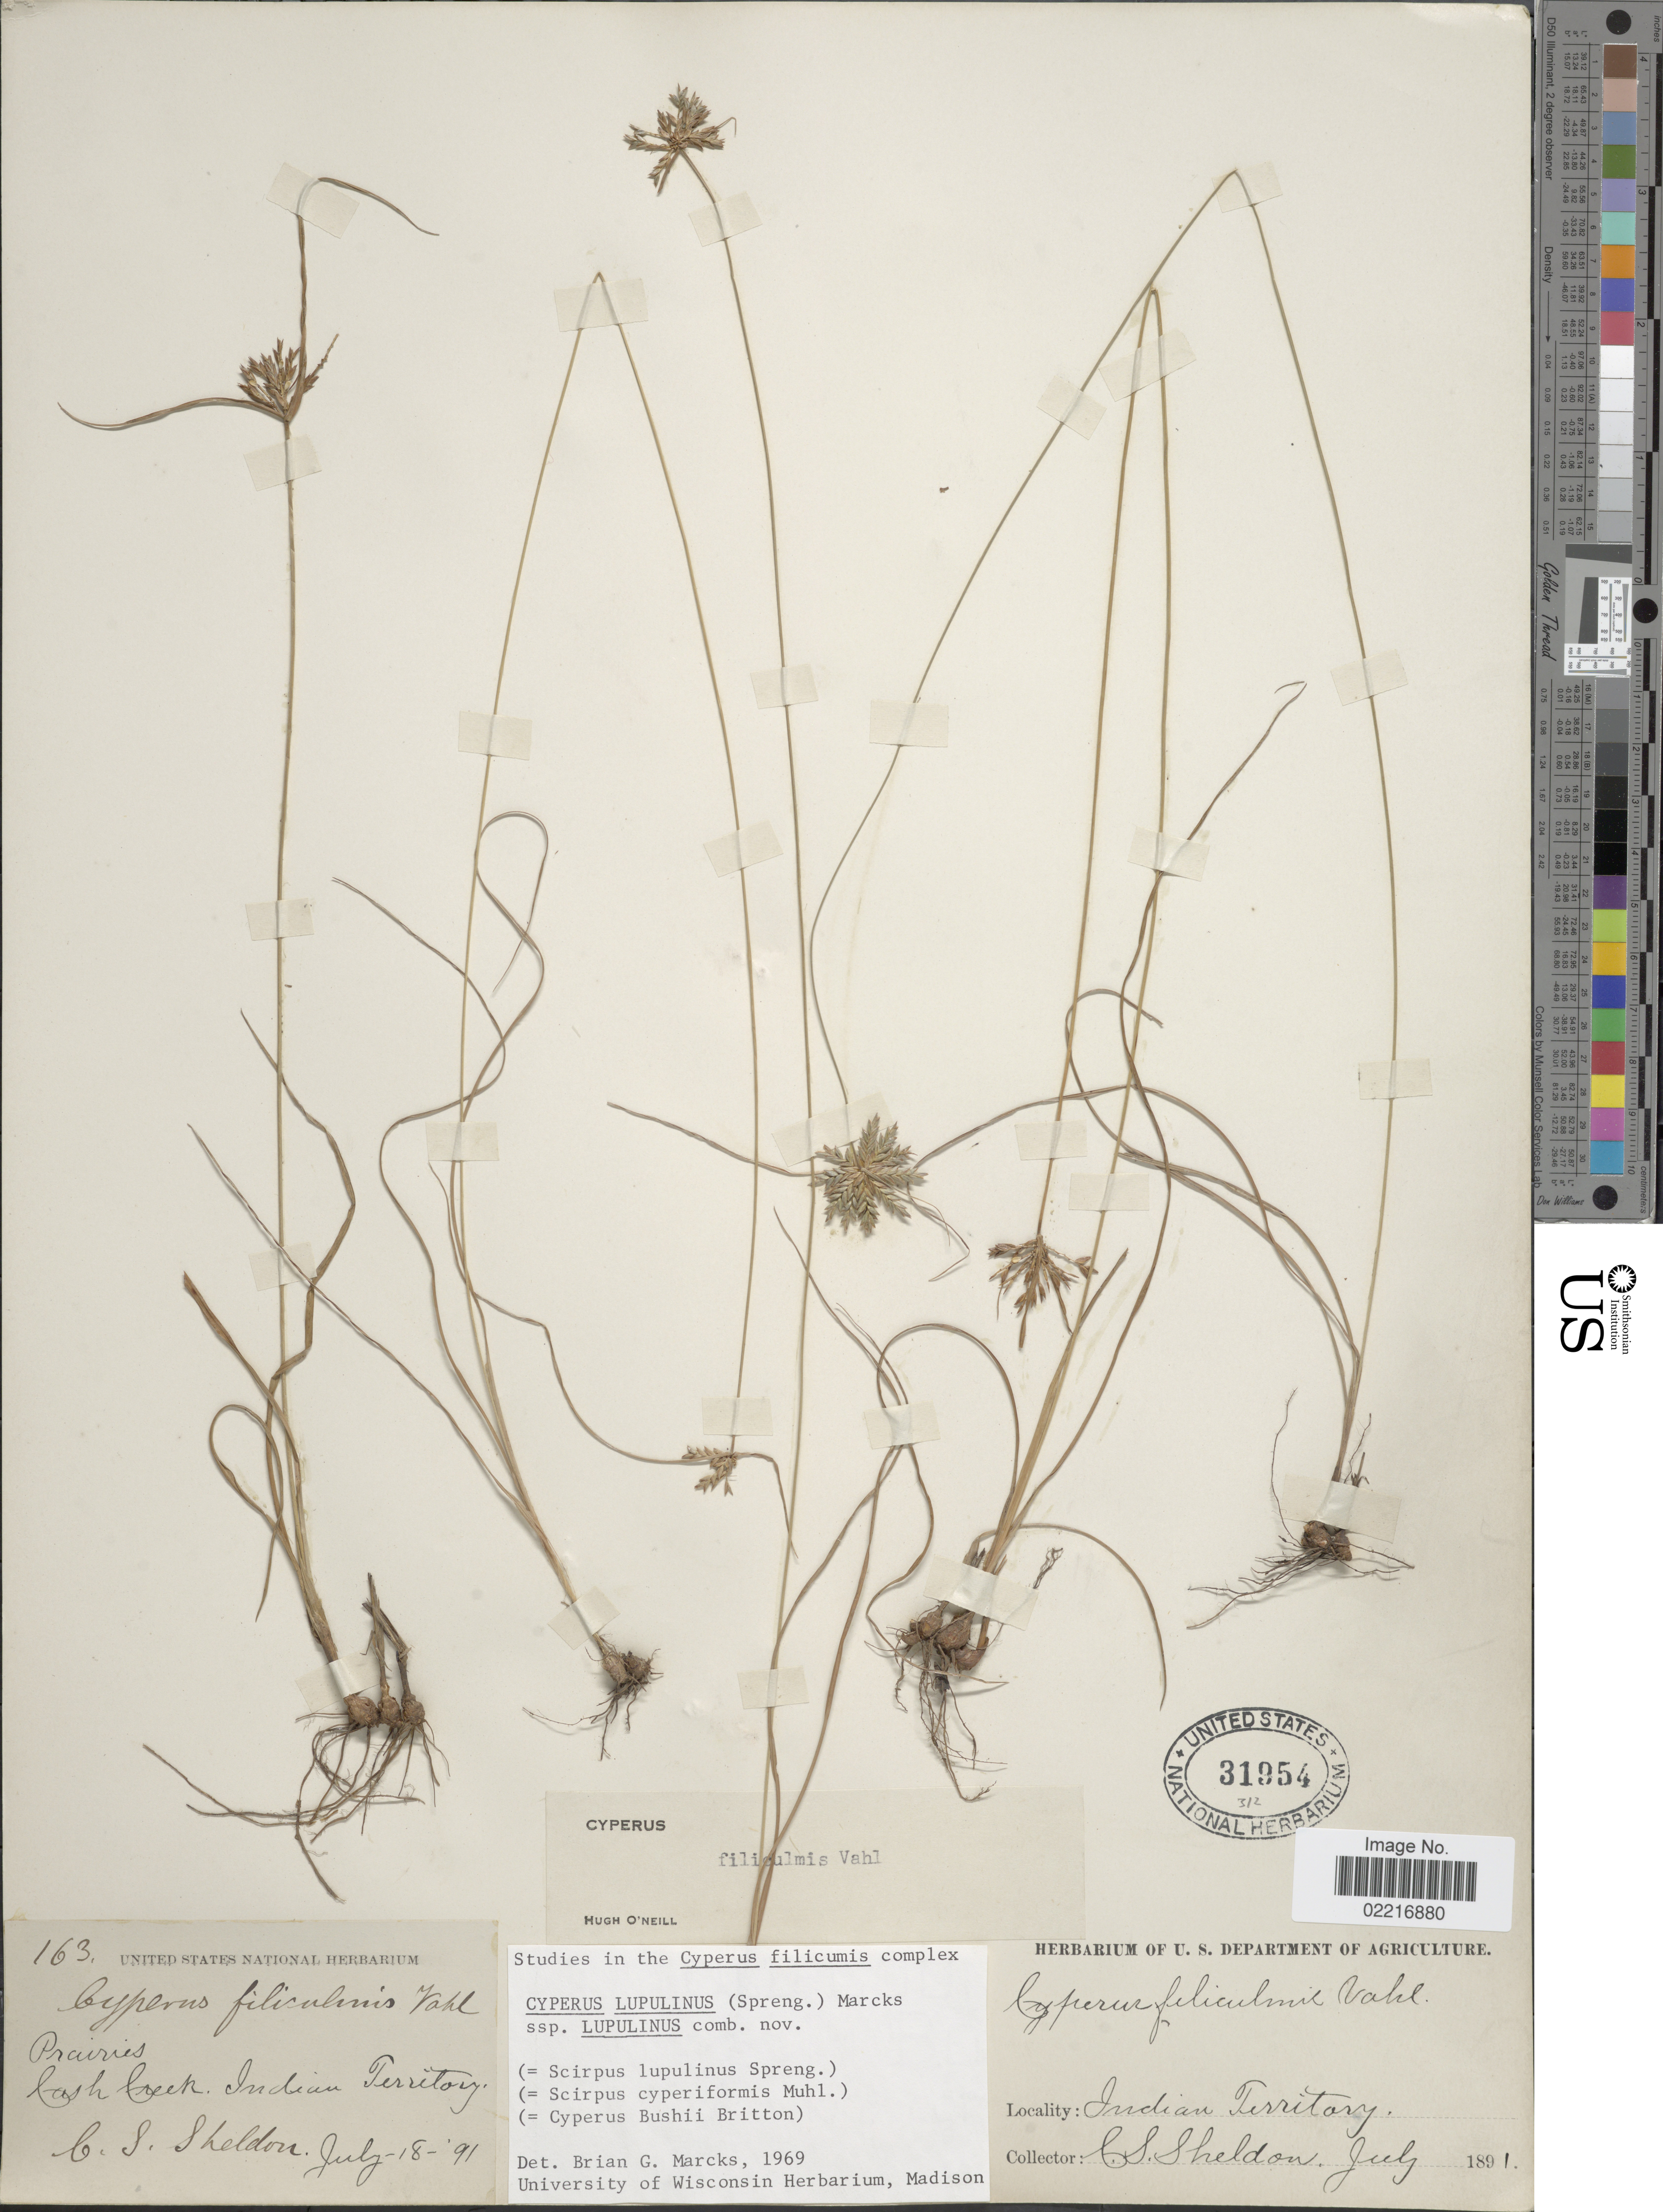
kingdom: Plantae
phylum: Tracheophyta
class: Liliopsida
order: Poales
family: Cyperaceae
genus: Cyperus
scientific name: Cyperus lupulinus subsp. lupulinus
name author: (Spreng.) Marcks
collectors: C. S. Sheldon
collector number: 163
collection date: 1891-07-18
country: United States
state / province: Oklahoma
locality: Cash Creek, Indian Territory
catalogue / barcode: US 31954